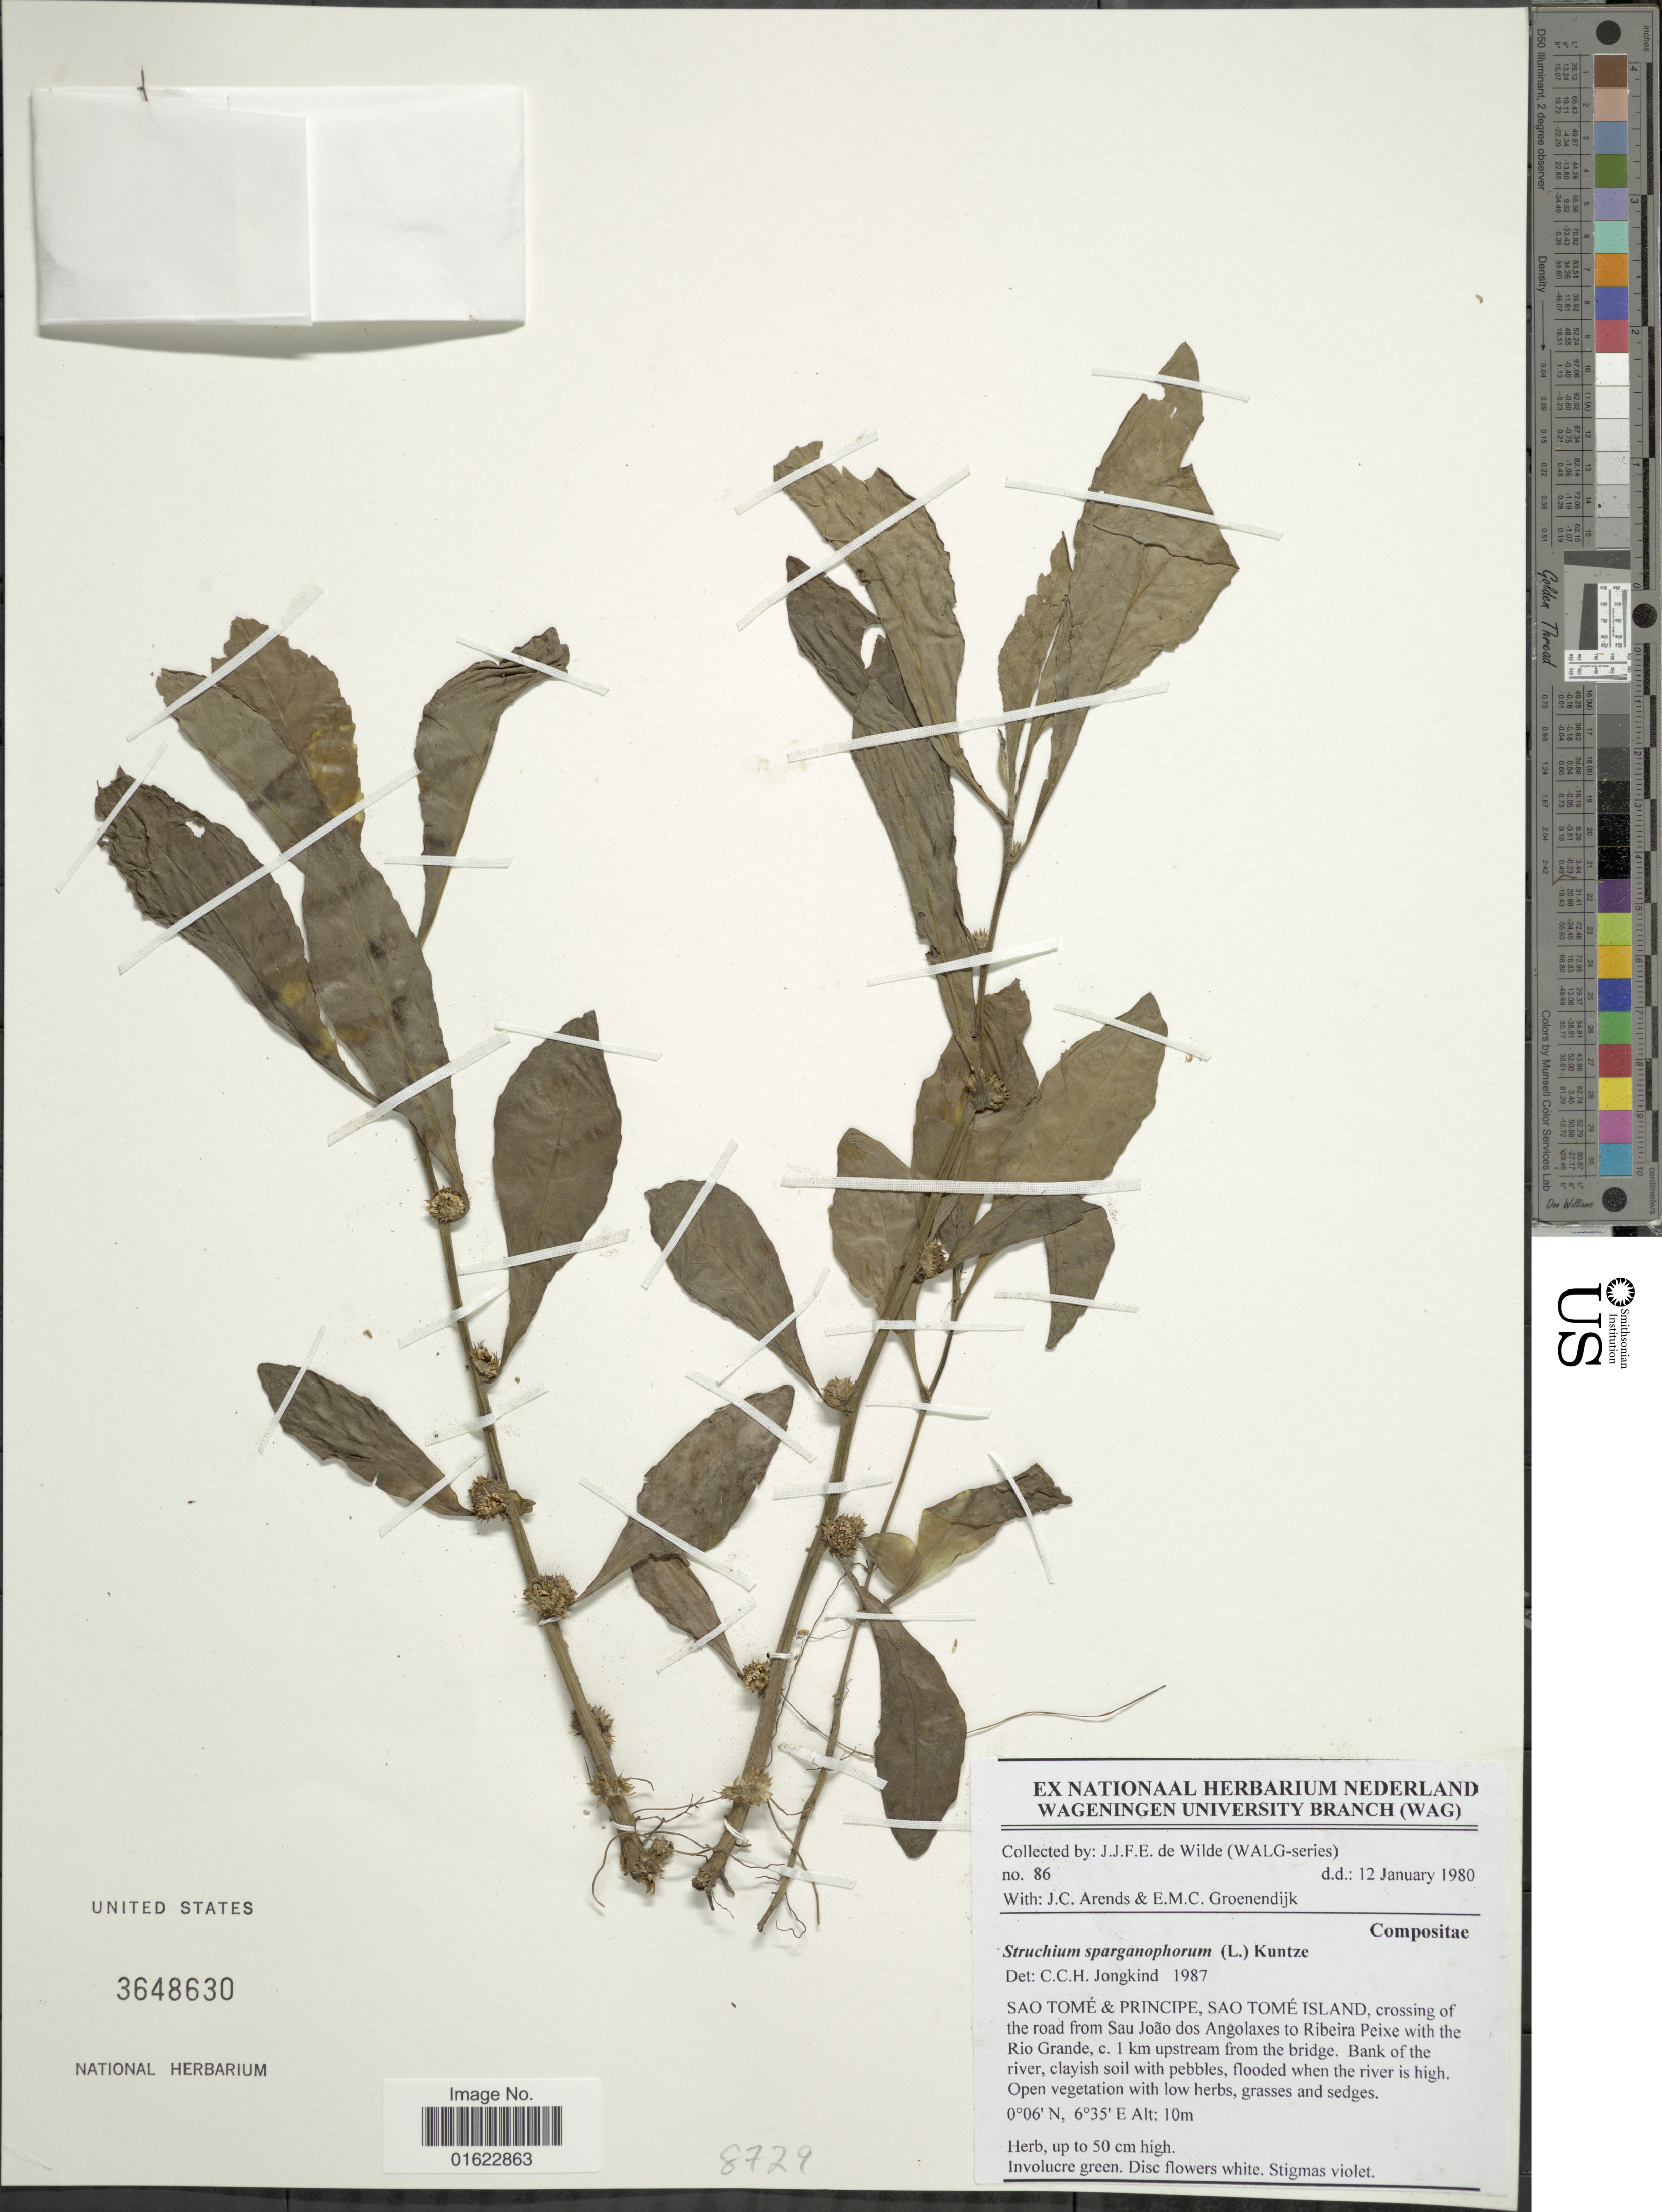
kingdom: Plantae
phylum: Tracheophyta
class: Magnoliopsida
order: Asterales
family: Asteraceae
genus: Struchium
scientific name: Struchium sparganophorum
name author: (L.) Kuntze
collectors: J.J. de Wilde, J. Arends & E. Groenendijk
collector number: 86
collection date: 1980-01-12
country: São Tomé and Principe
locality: Sao Tome & Sao Tome Island, crossing of the road from Sau Joao dos Angolaxes to Rbeira Peixe with the Rio Grande, c. 1 km upstream from the bridge.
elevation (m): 10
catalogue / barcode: US 3648630